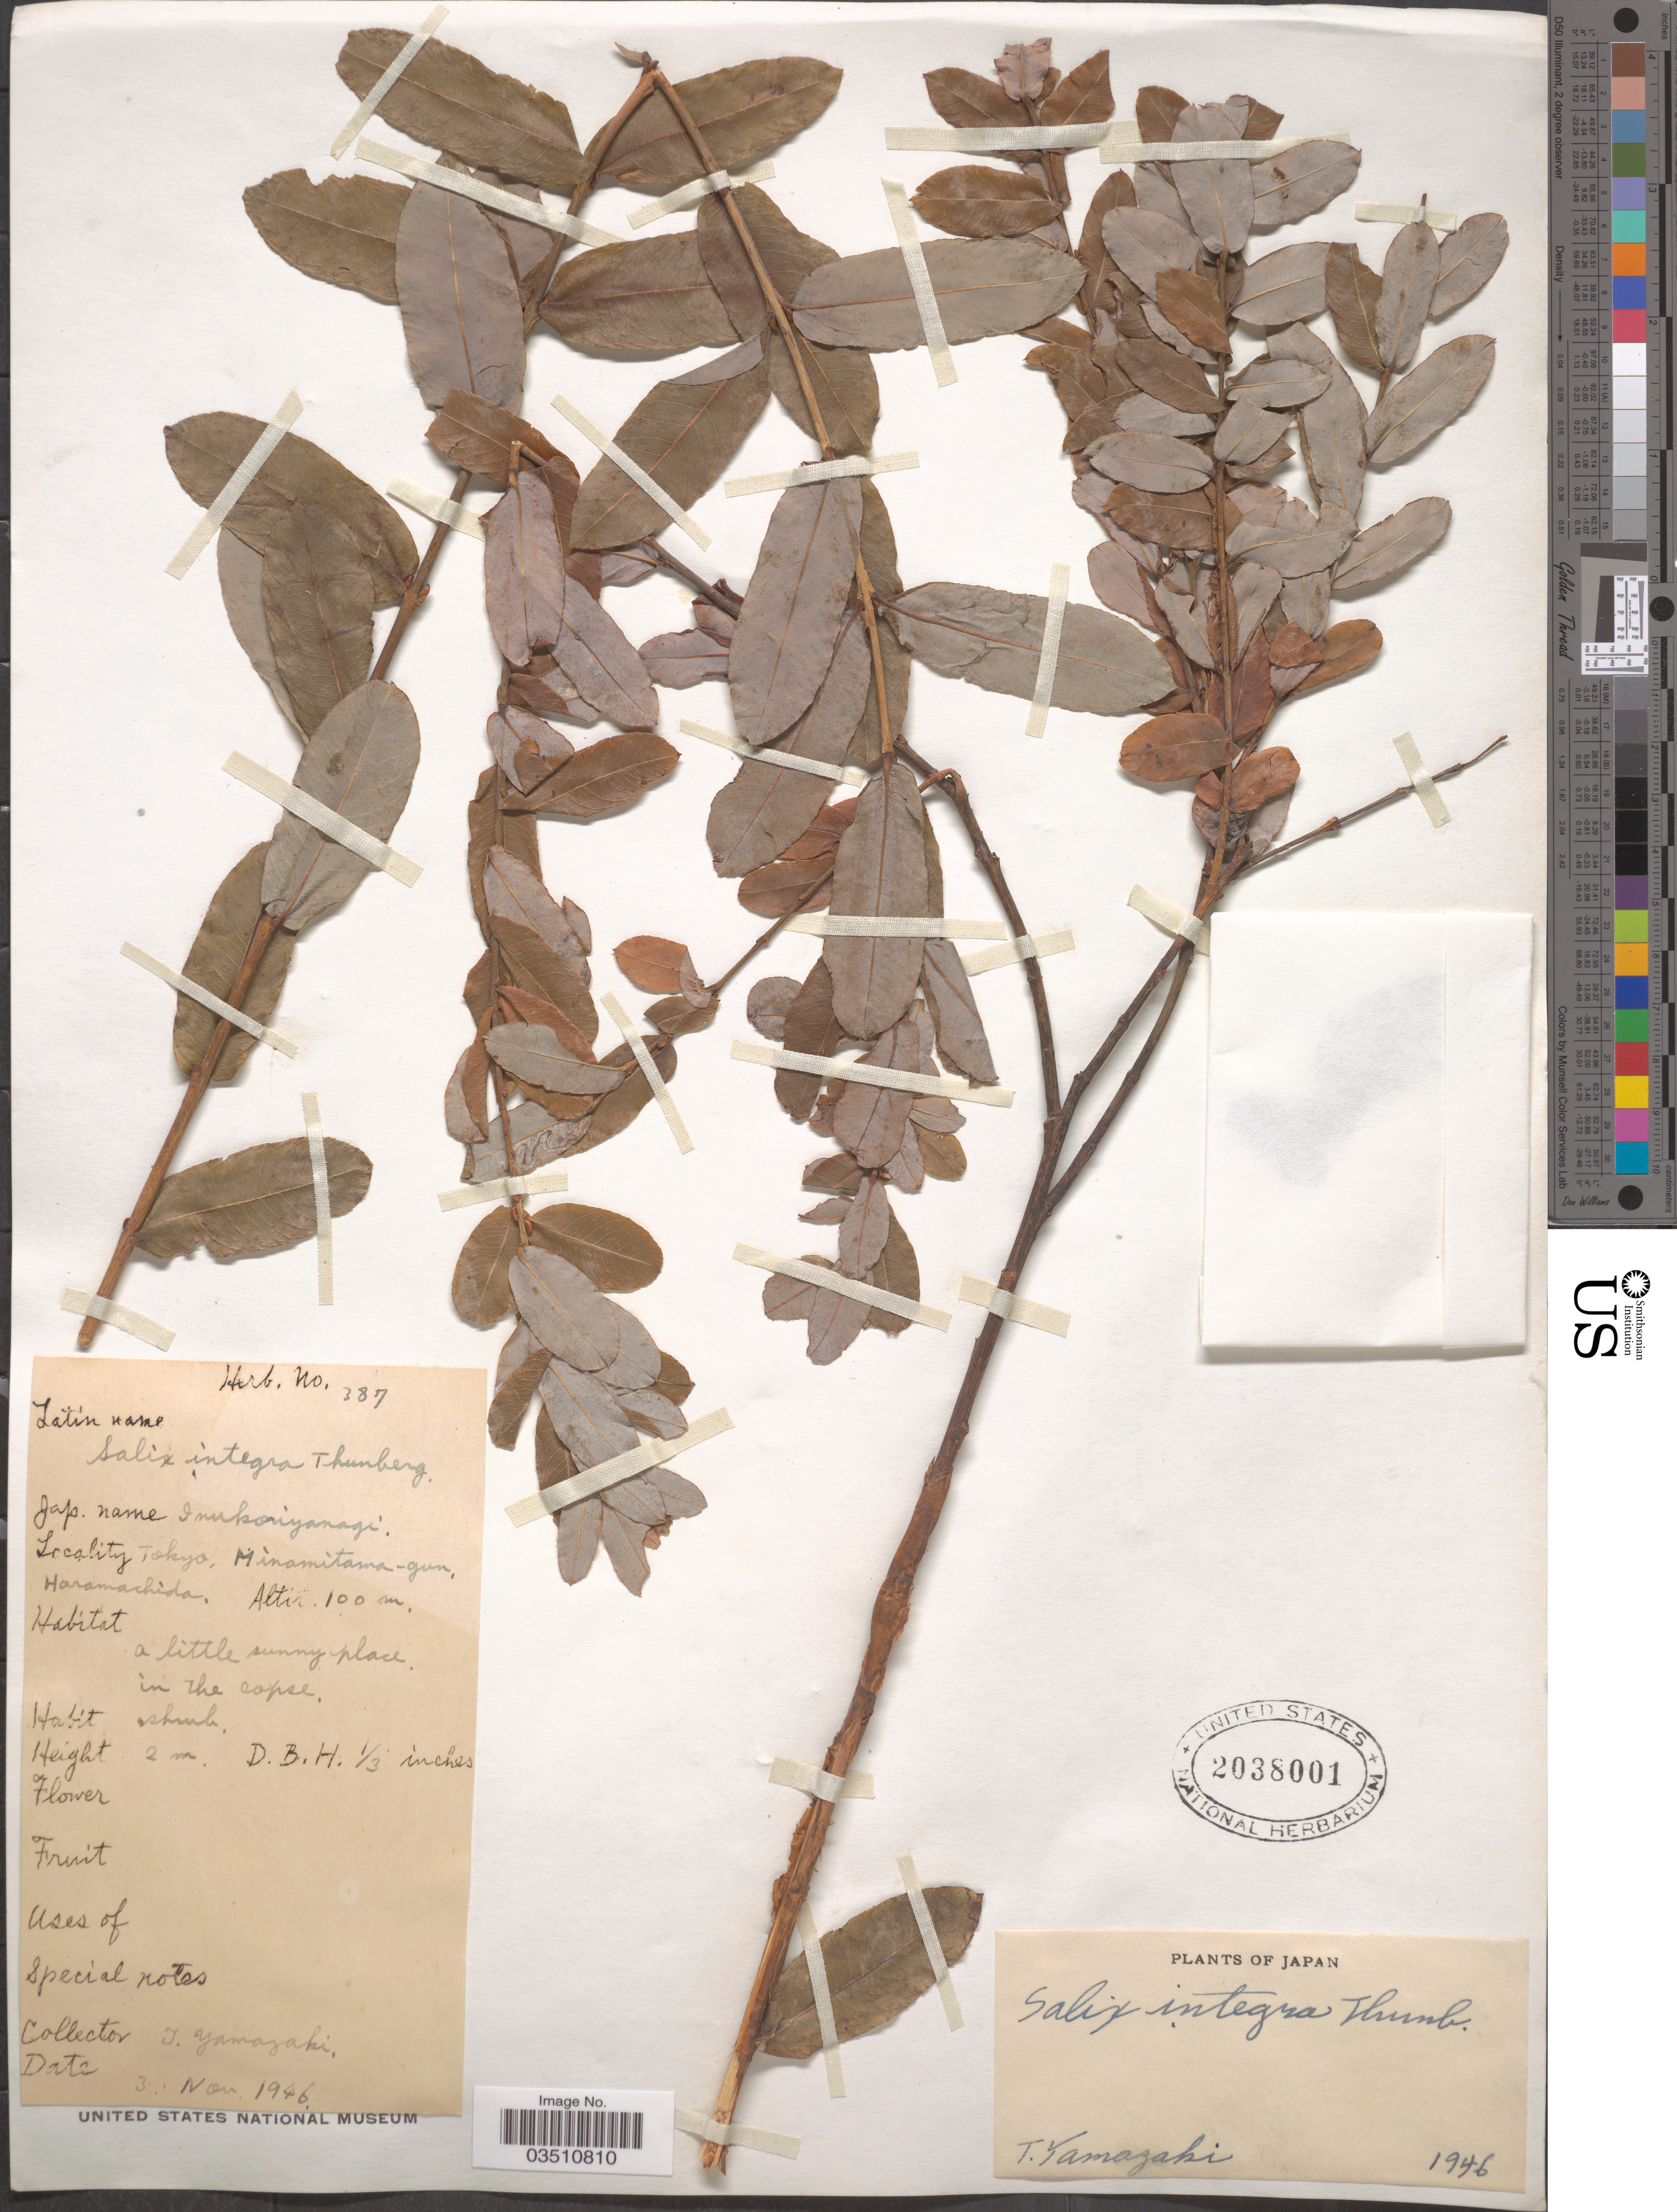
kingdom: Plantae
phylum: Tracheophyta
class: Magnoliopsida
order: Malpighiales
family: Salicaceae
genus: Salix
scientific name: Salix integra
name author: Thunb.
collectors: T. Yamazaki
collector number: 387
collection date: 1946-11-03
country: Japan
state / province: Tokyo, Federal City of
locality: Tokyo, Minamitama-gun, Haramachida.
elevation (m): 100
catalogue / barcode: US 2038001